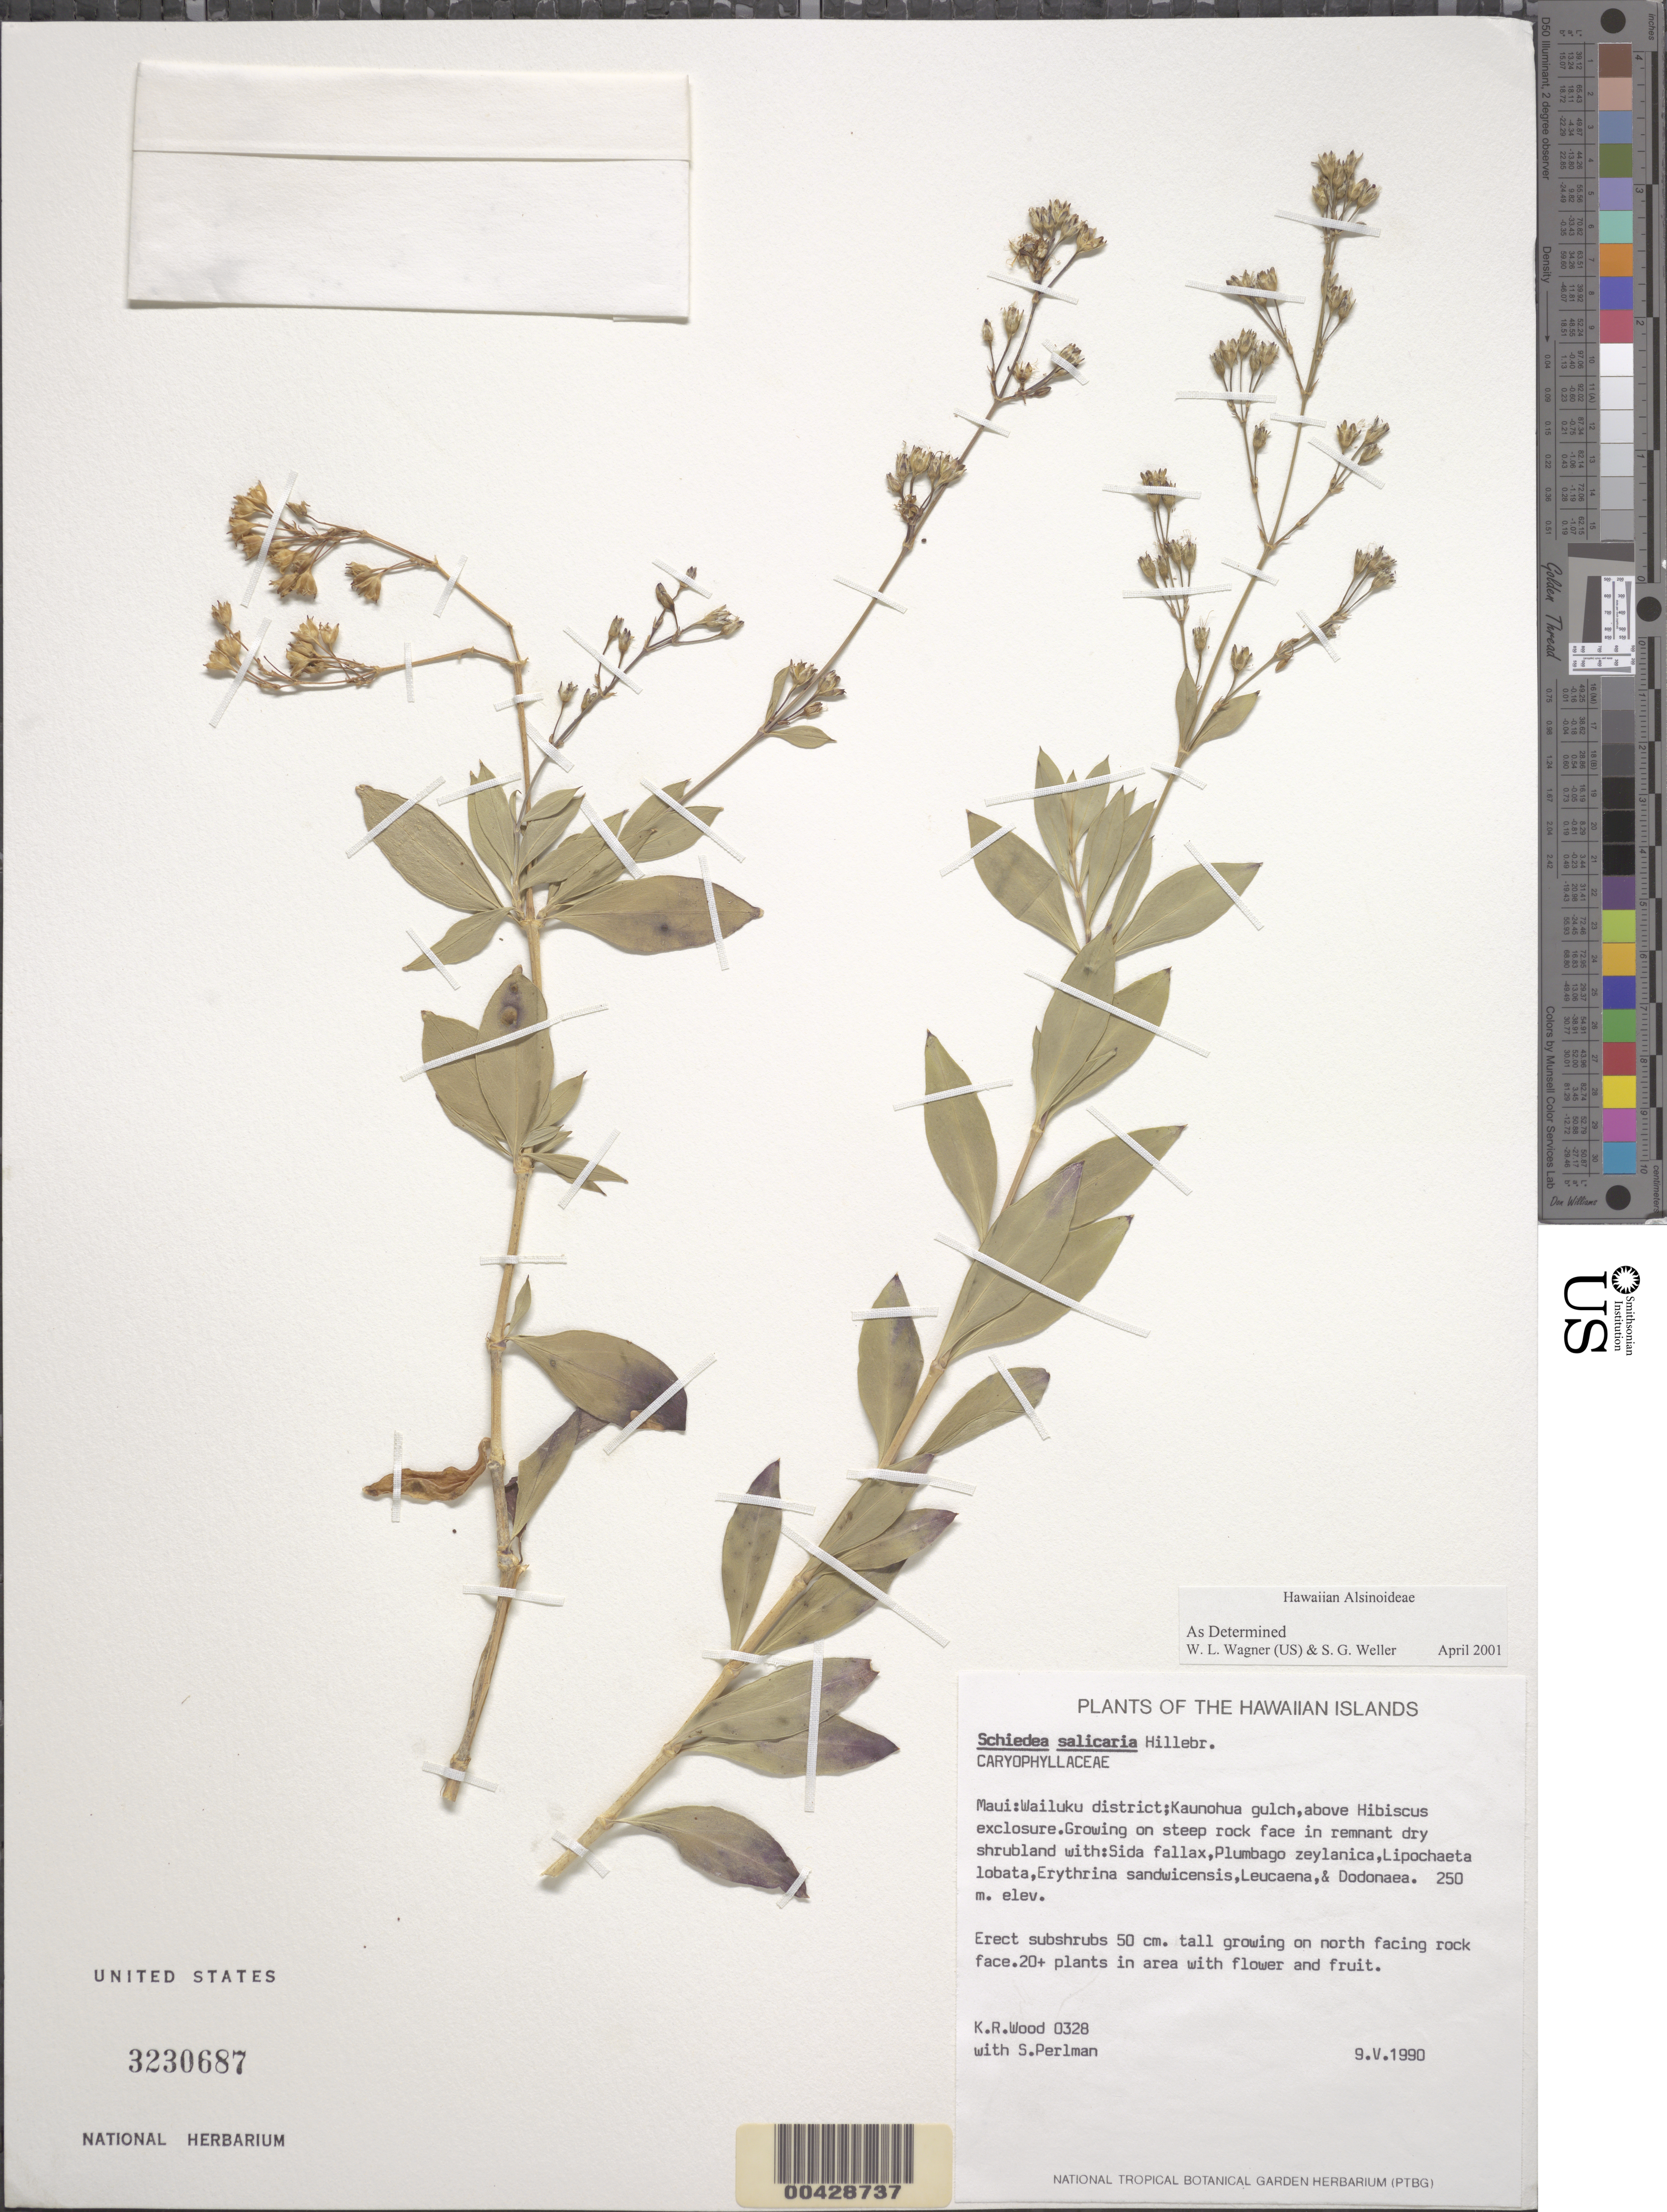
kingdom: Plantae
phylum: Tracheophyta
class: Magnoliopsida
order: Caryophyllales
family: Caryophyllaceae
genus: Schiedea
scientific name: Schiedea salicaria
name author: Hillebr.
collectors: K. R. Wood & S. P. Perlman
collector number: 0328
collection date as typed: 9 Jun 1990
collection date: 1990-06-09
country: United States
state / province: Hawaii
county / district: Maui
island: Maui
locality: Wailuku district; Kaunohua gulch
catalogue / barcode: US 3230687